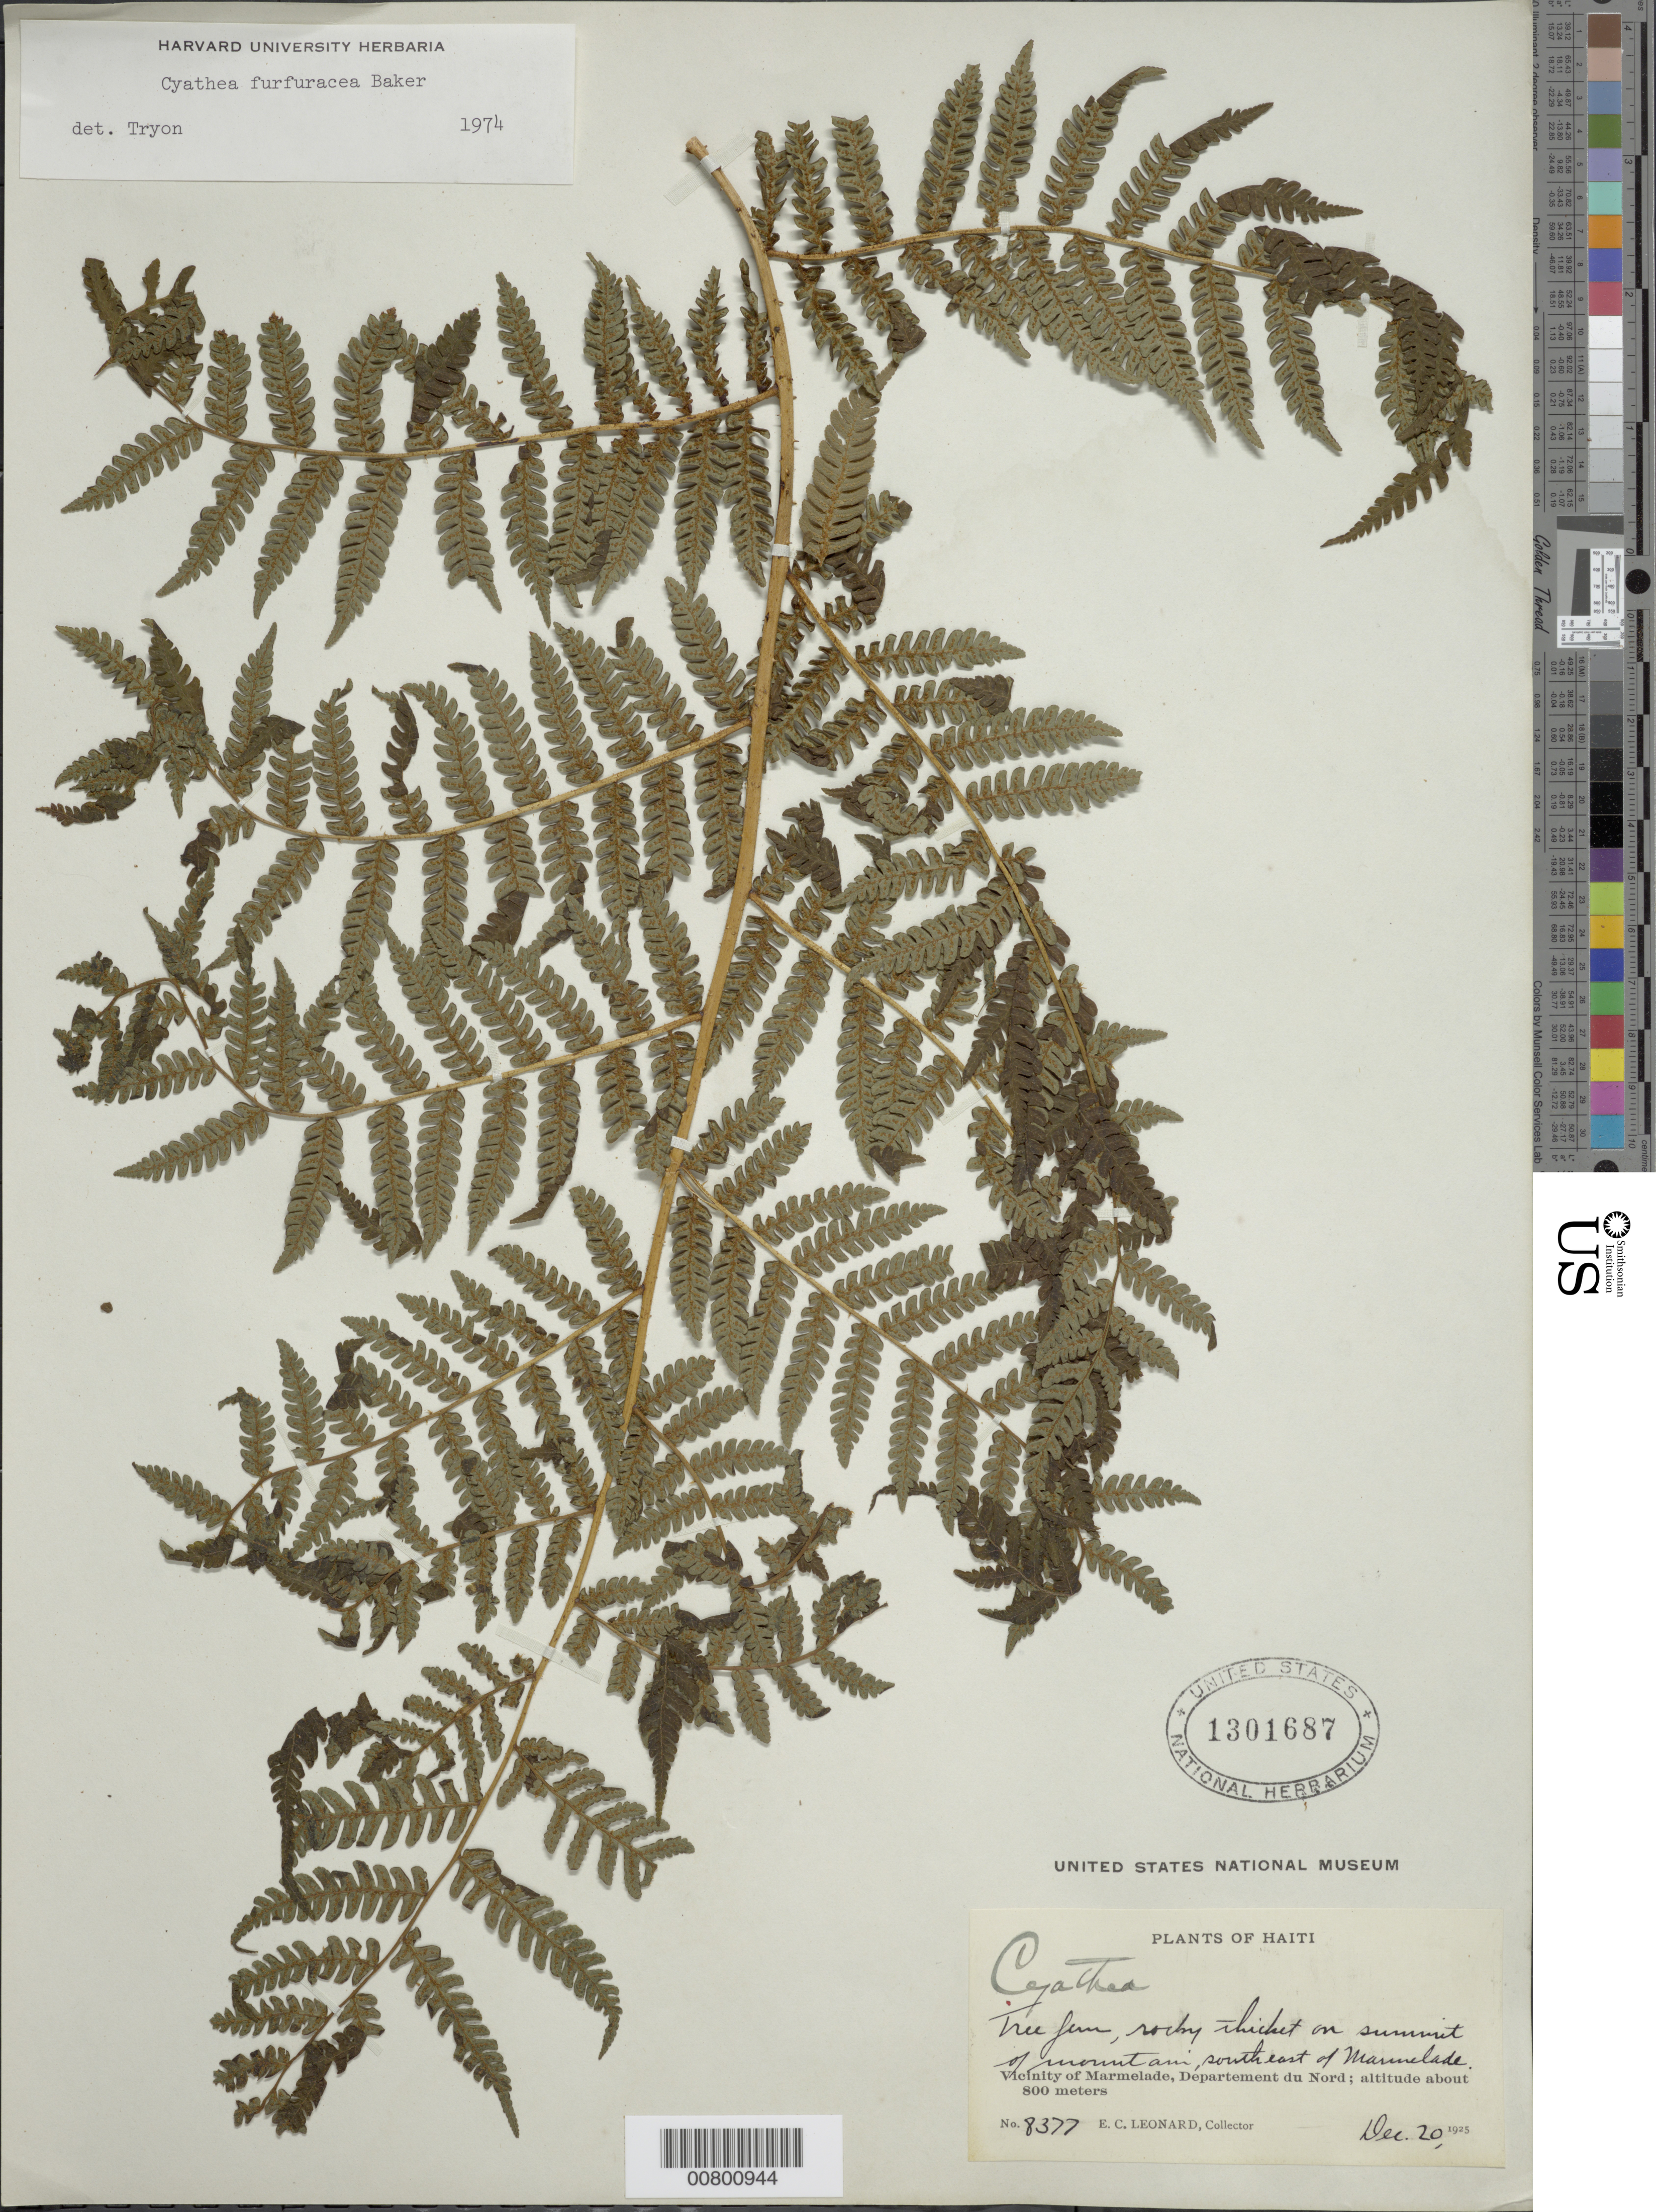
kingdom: Plantae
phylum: Tracheophyta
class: Polypodiopsida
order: Cyatheales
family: Cyatheaceae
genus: Cyathea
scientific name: Cyathea furfuracea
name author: Christ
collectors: E. C. Leonard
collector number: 8377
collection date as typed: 20 Dec 1925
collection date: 1925-12-20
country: Haiti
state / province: Nord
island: Hispaniola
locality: Marmelade, SE of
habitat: Rocky thicket on summit of mountain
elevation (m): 800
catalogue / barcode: US 1301687